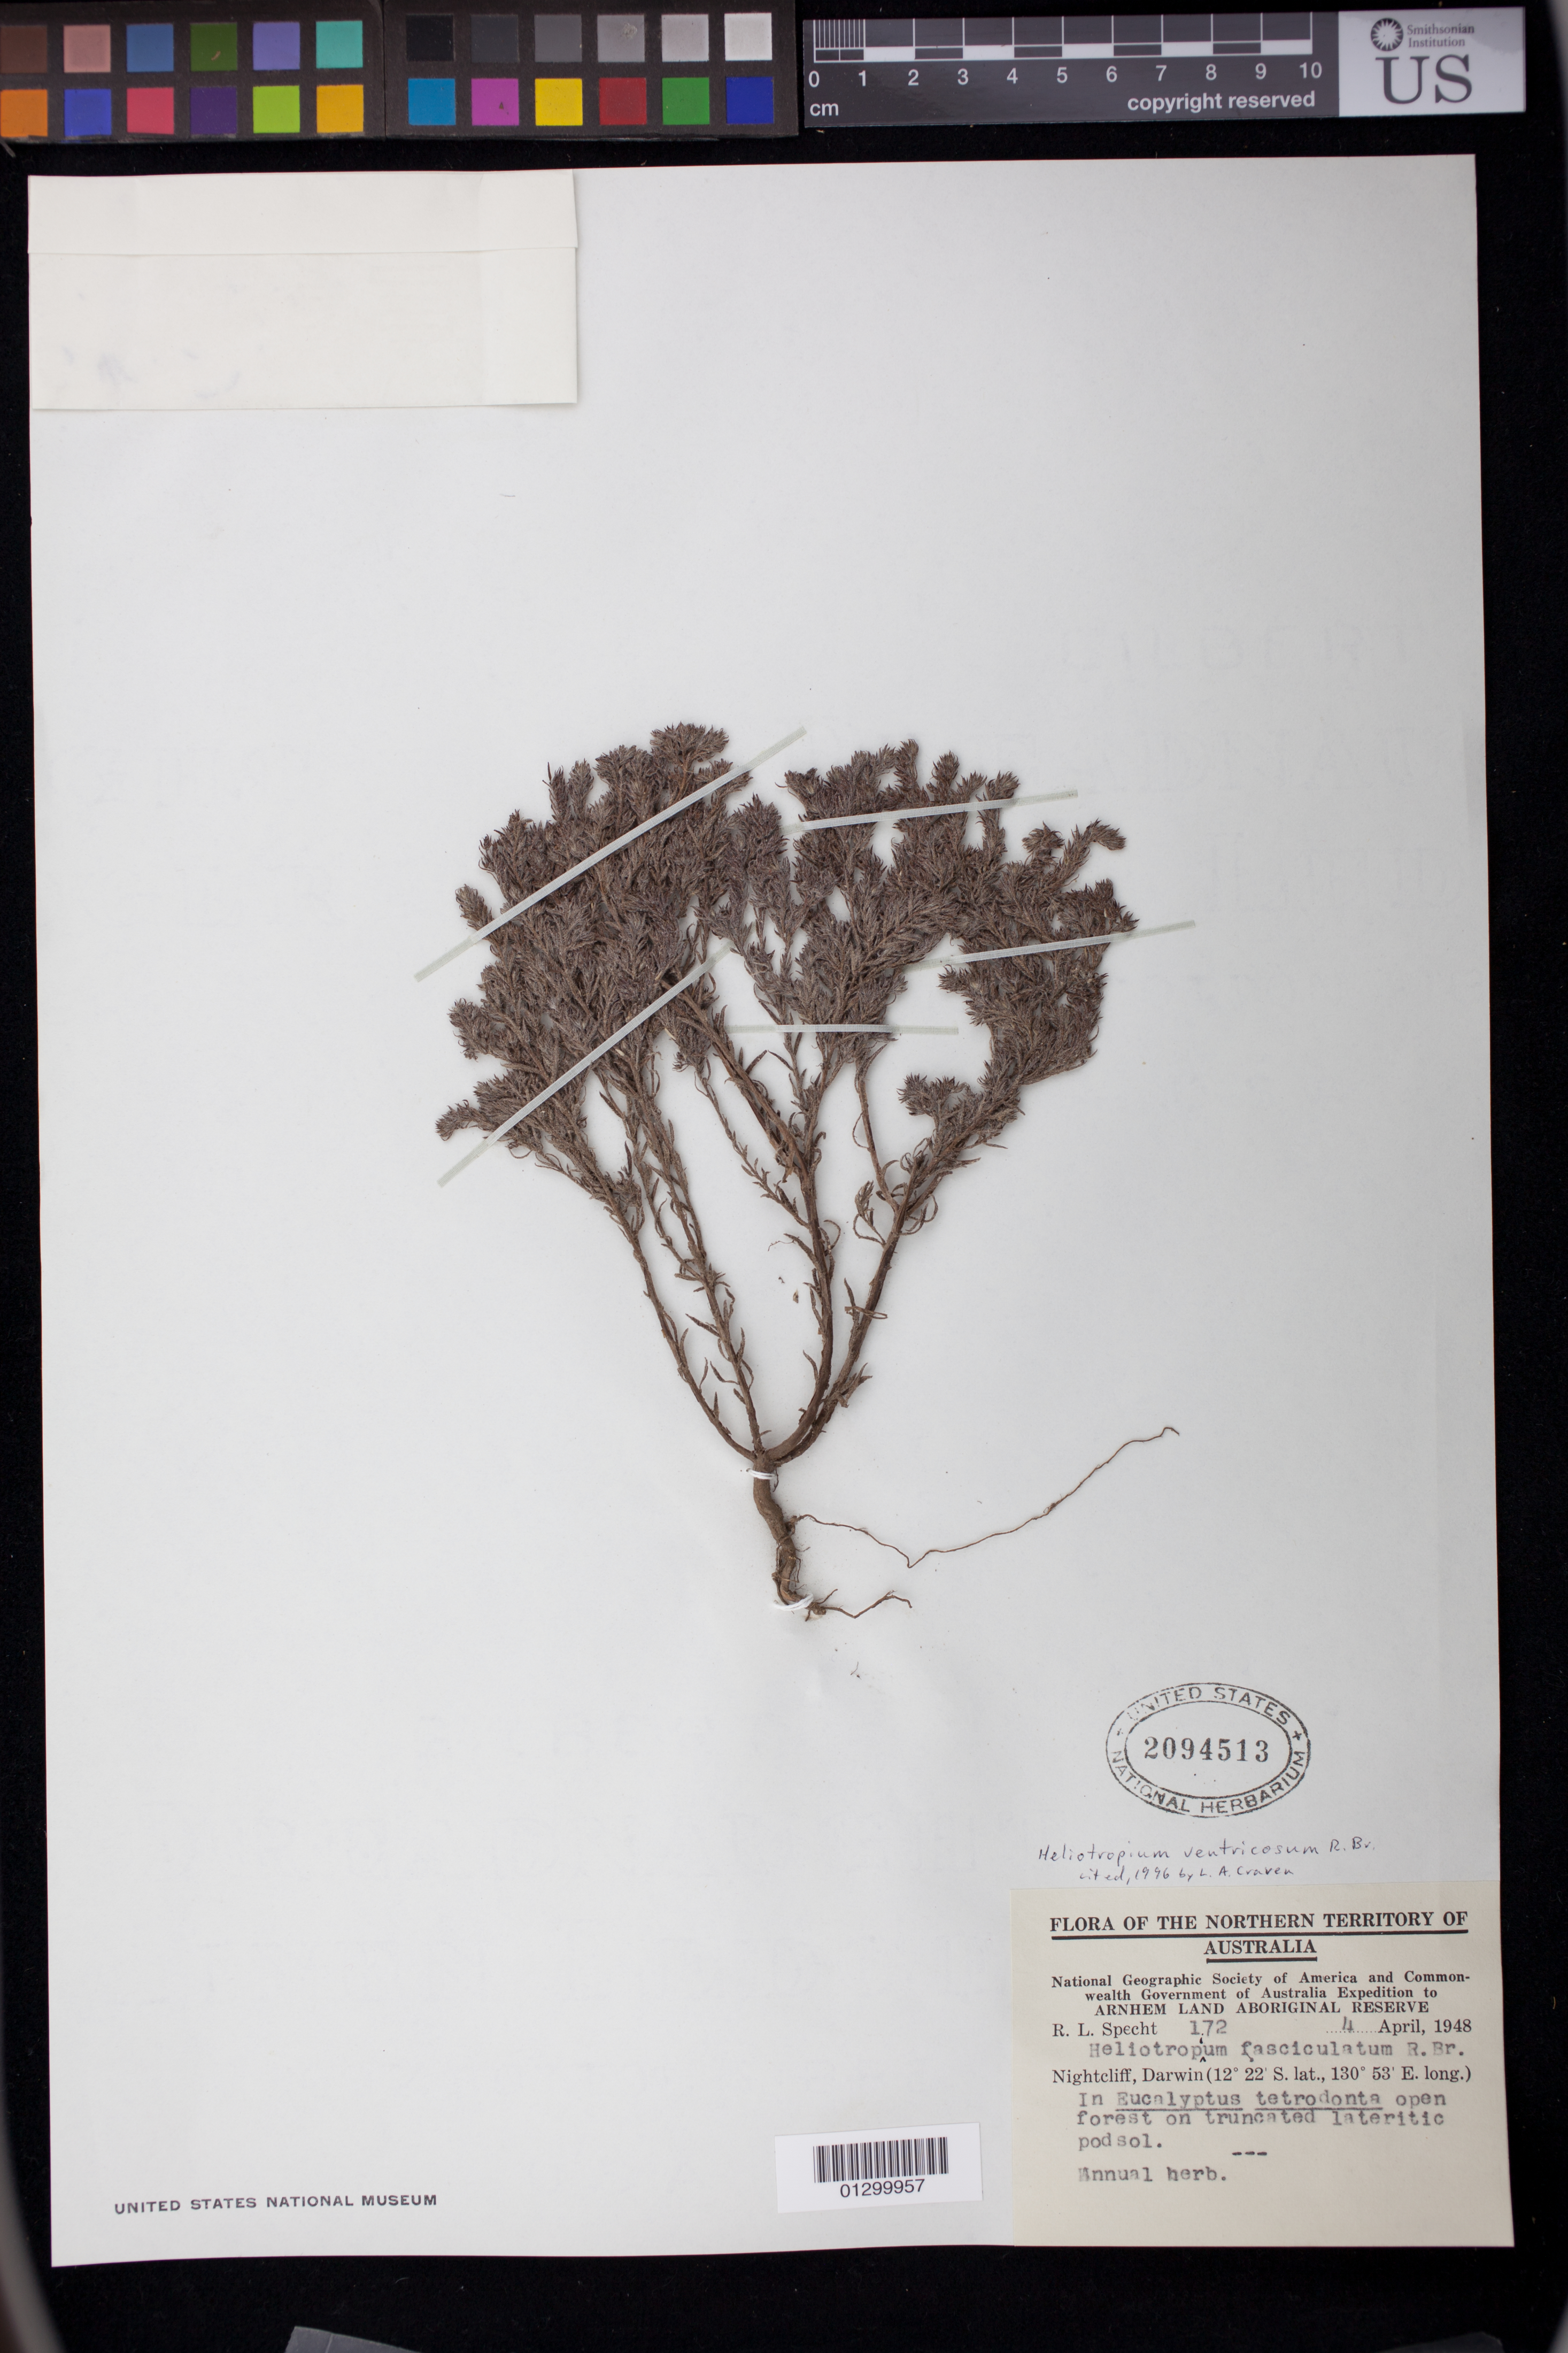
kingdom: Plantae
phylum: Tracheophyta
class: Magnoliopsida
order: Boraginales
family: Heliotropiaceae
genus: Heliotropium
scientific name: Heliotropium ventricosum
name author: R. Br.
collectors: R. L. Specht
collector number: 172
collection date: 1948-04-04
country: Australia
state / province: Northern Territory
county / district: Darwin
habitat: In Eucalyptus tetrodonta open forest on truncated lateritic podsol.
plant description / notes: Annual herb.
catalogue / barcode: US 2094513